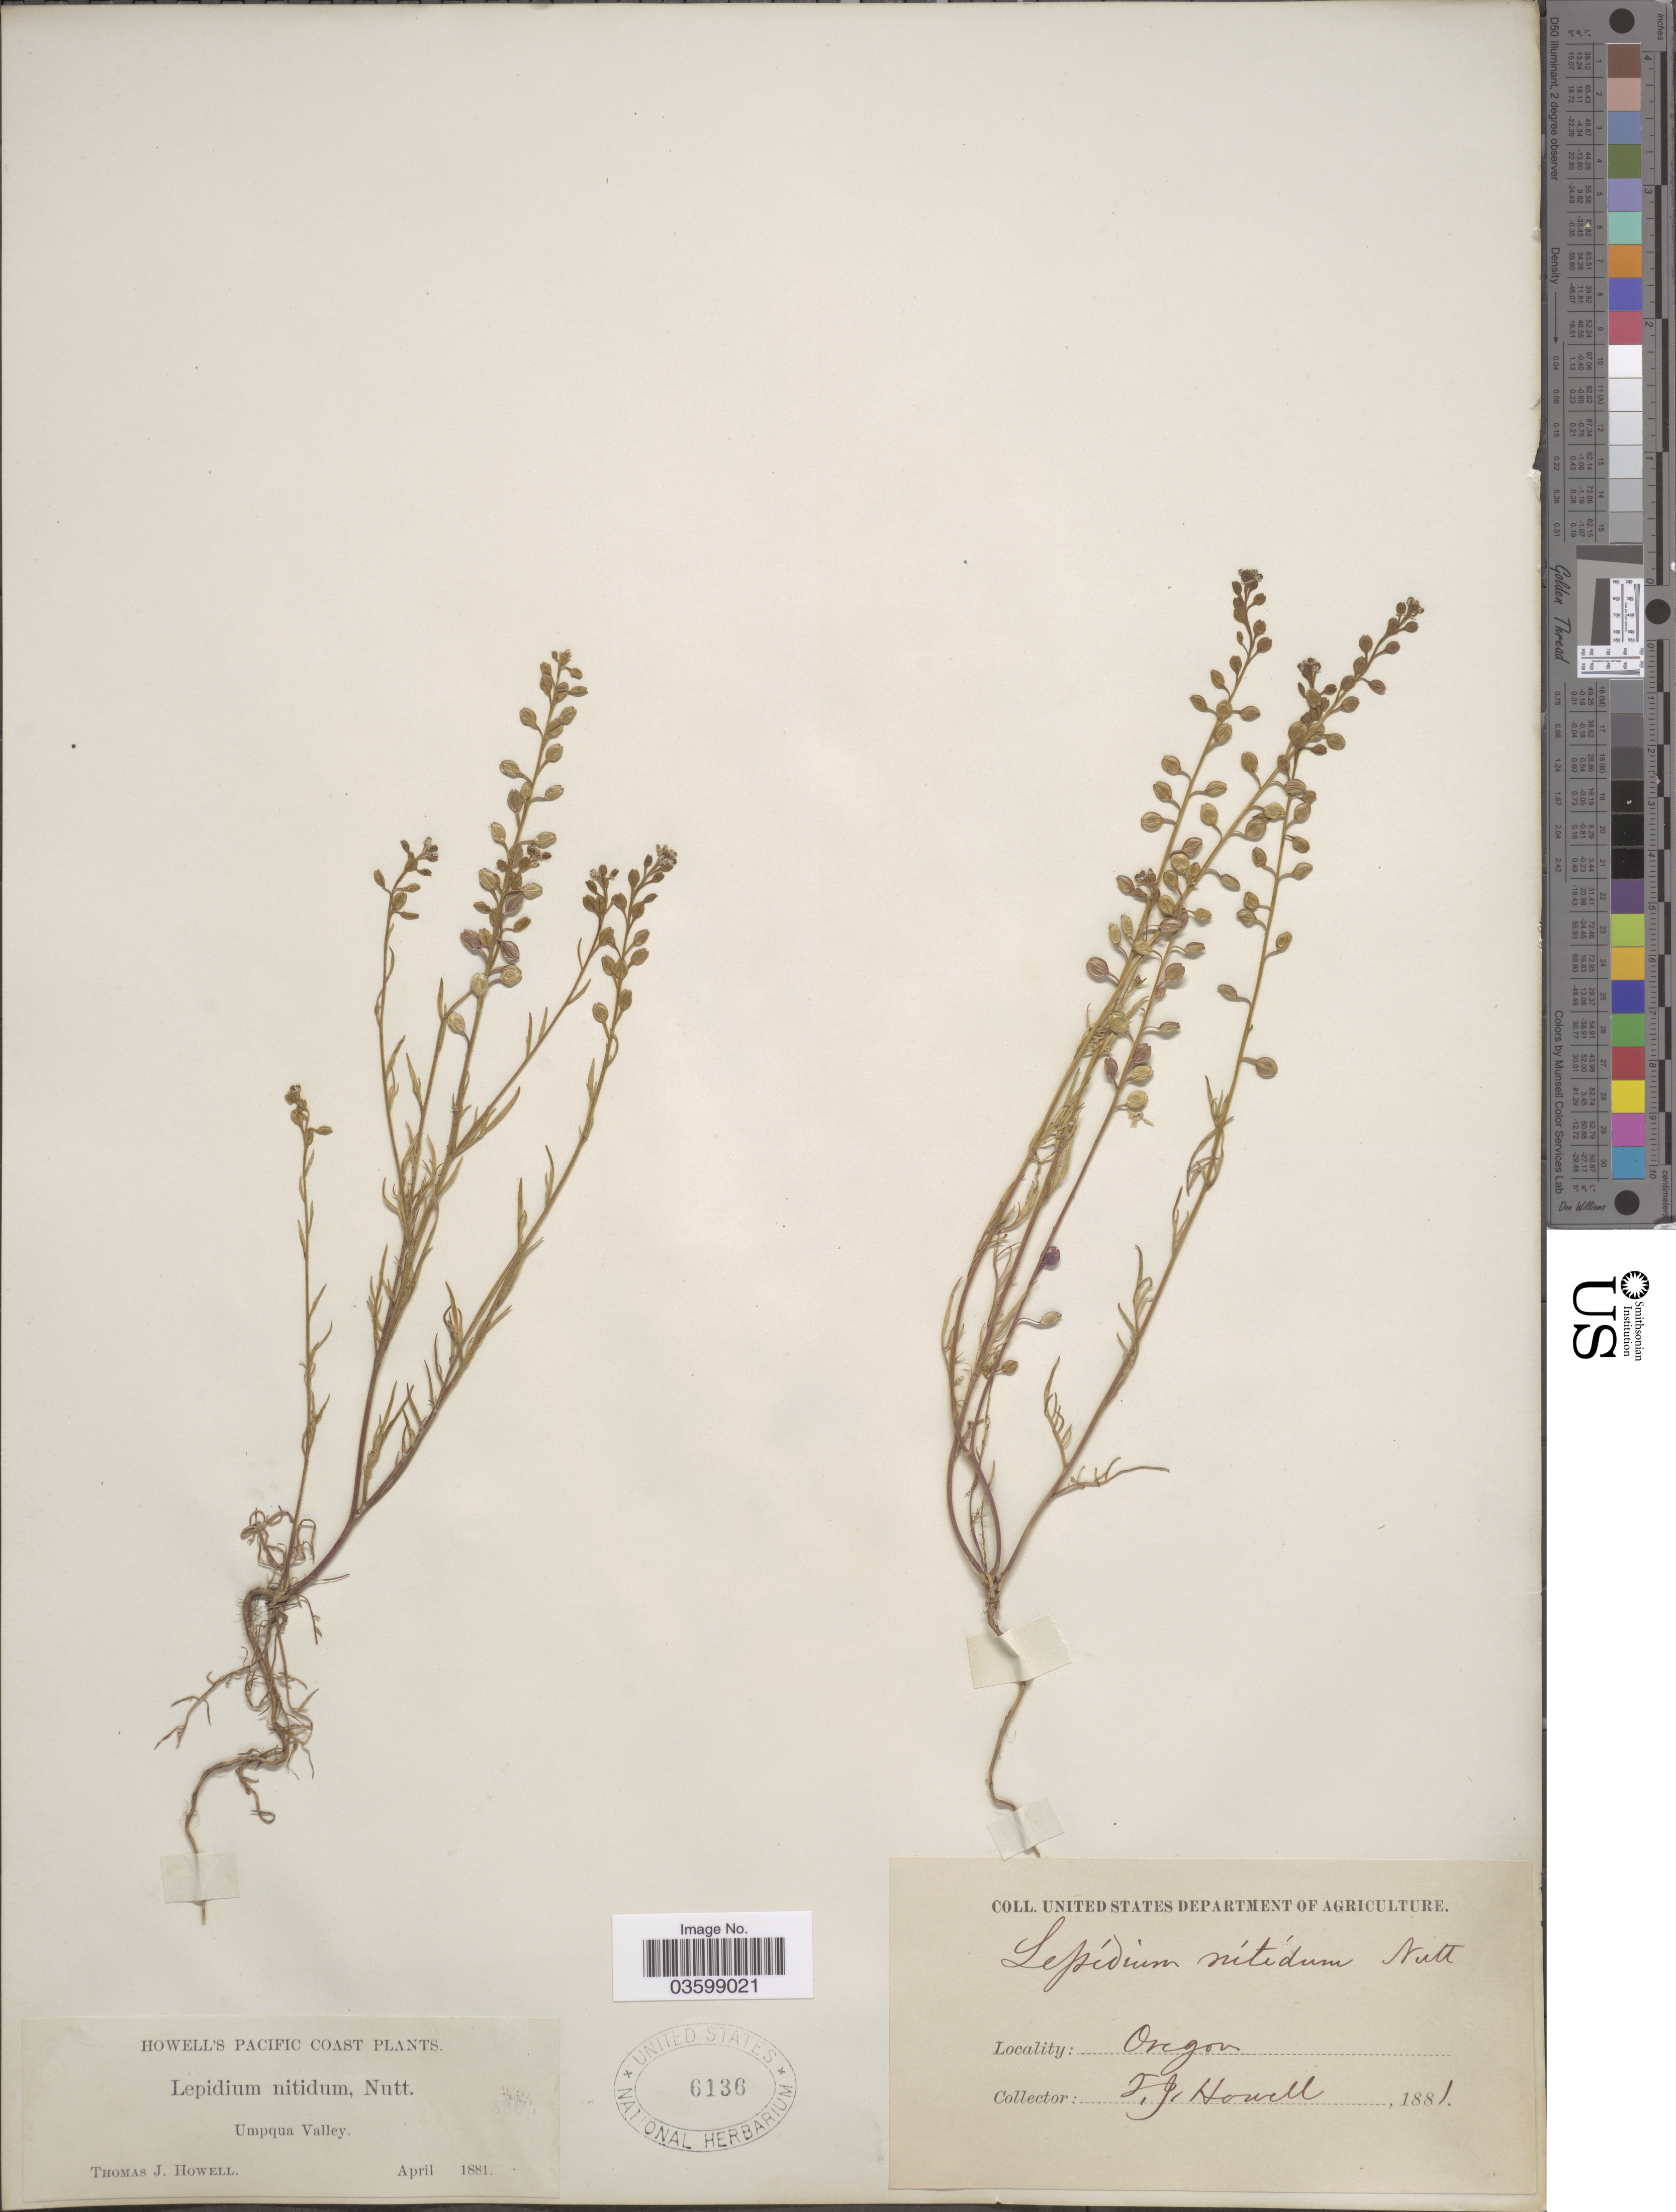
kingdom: Plantae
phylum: Tracheophyta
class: Magnoliopsida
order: Brassicales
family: Brassicaceae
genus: Lepidium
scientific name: Lepidium nitidum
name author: Nutt.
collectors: T. J. Howell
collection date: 1881-04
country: United States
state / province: Oregon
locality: Pacific Coast. Umpqua Valley.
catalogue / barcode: US 6136